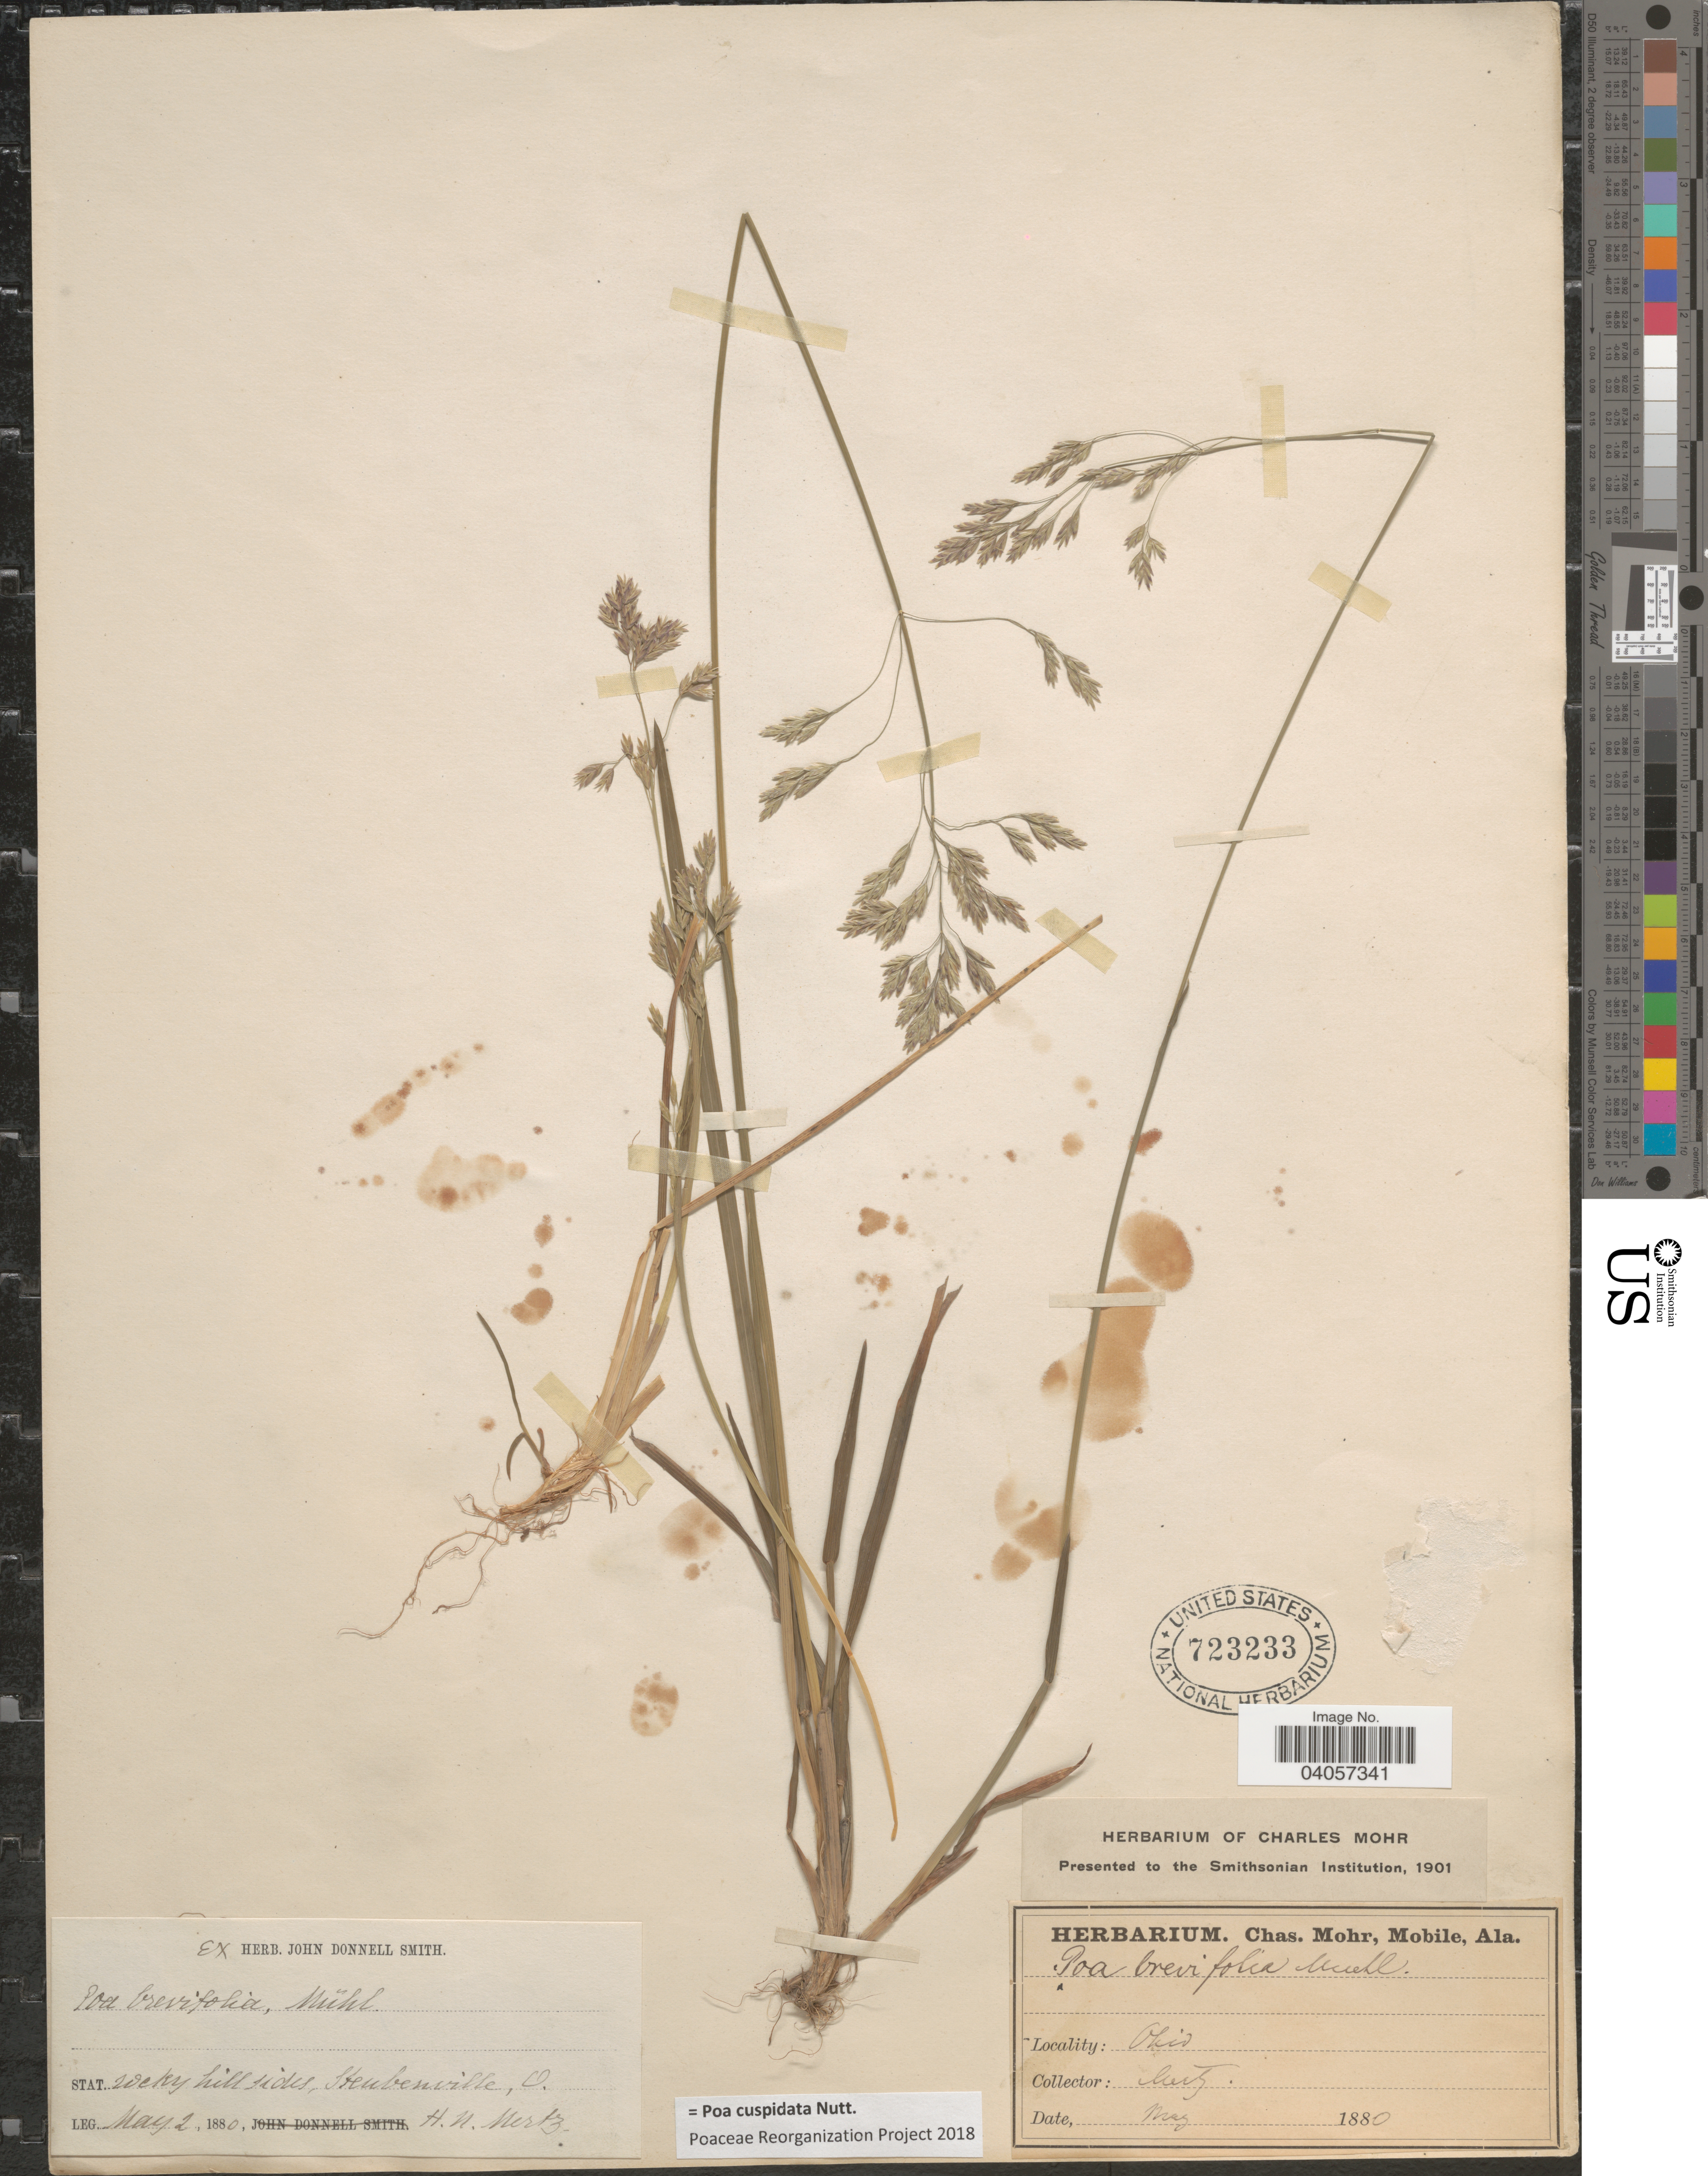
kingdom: Plantae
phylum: Tracheophyta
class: Liliopsida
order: Poales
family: Poaceae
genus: Poa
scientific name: Poa cuspidata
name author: Nutt.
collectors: H. Mertz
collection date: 1880-05-02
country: United States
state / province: Ohio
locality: Rocky hill sides, Steubenville.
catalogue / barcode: US 723233